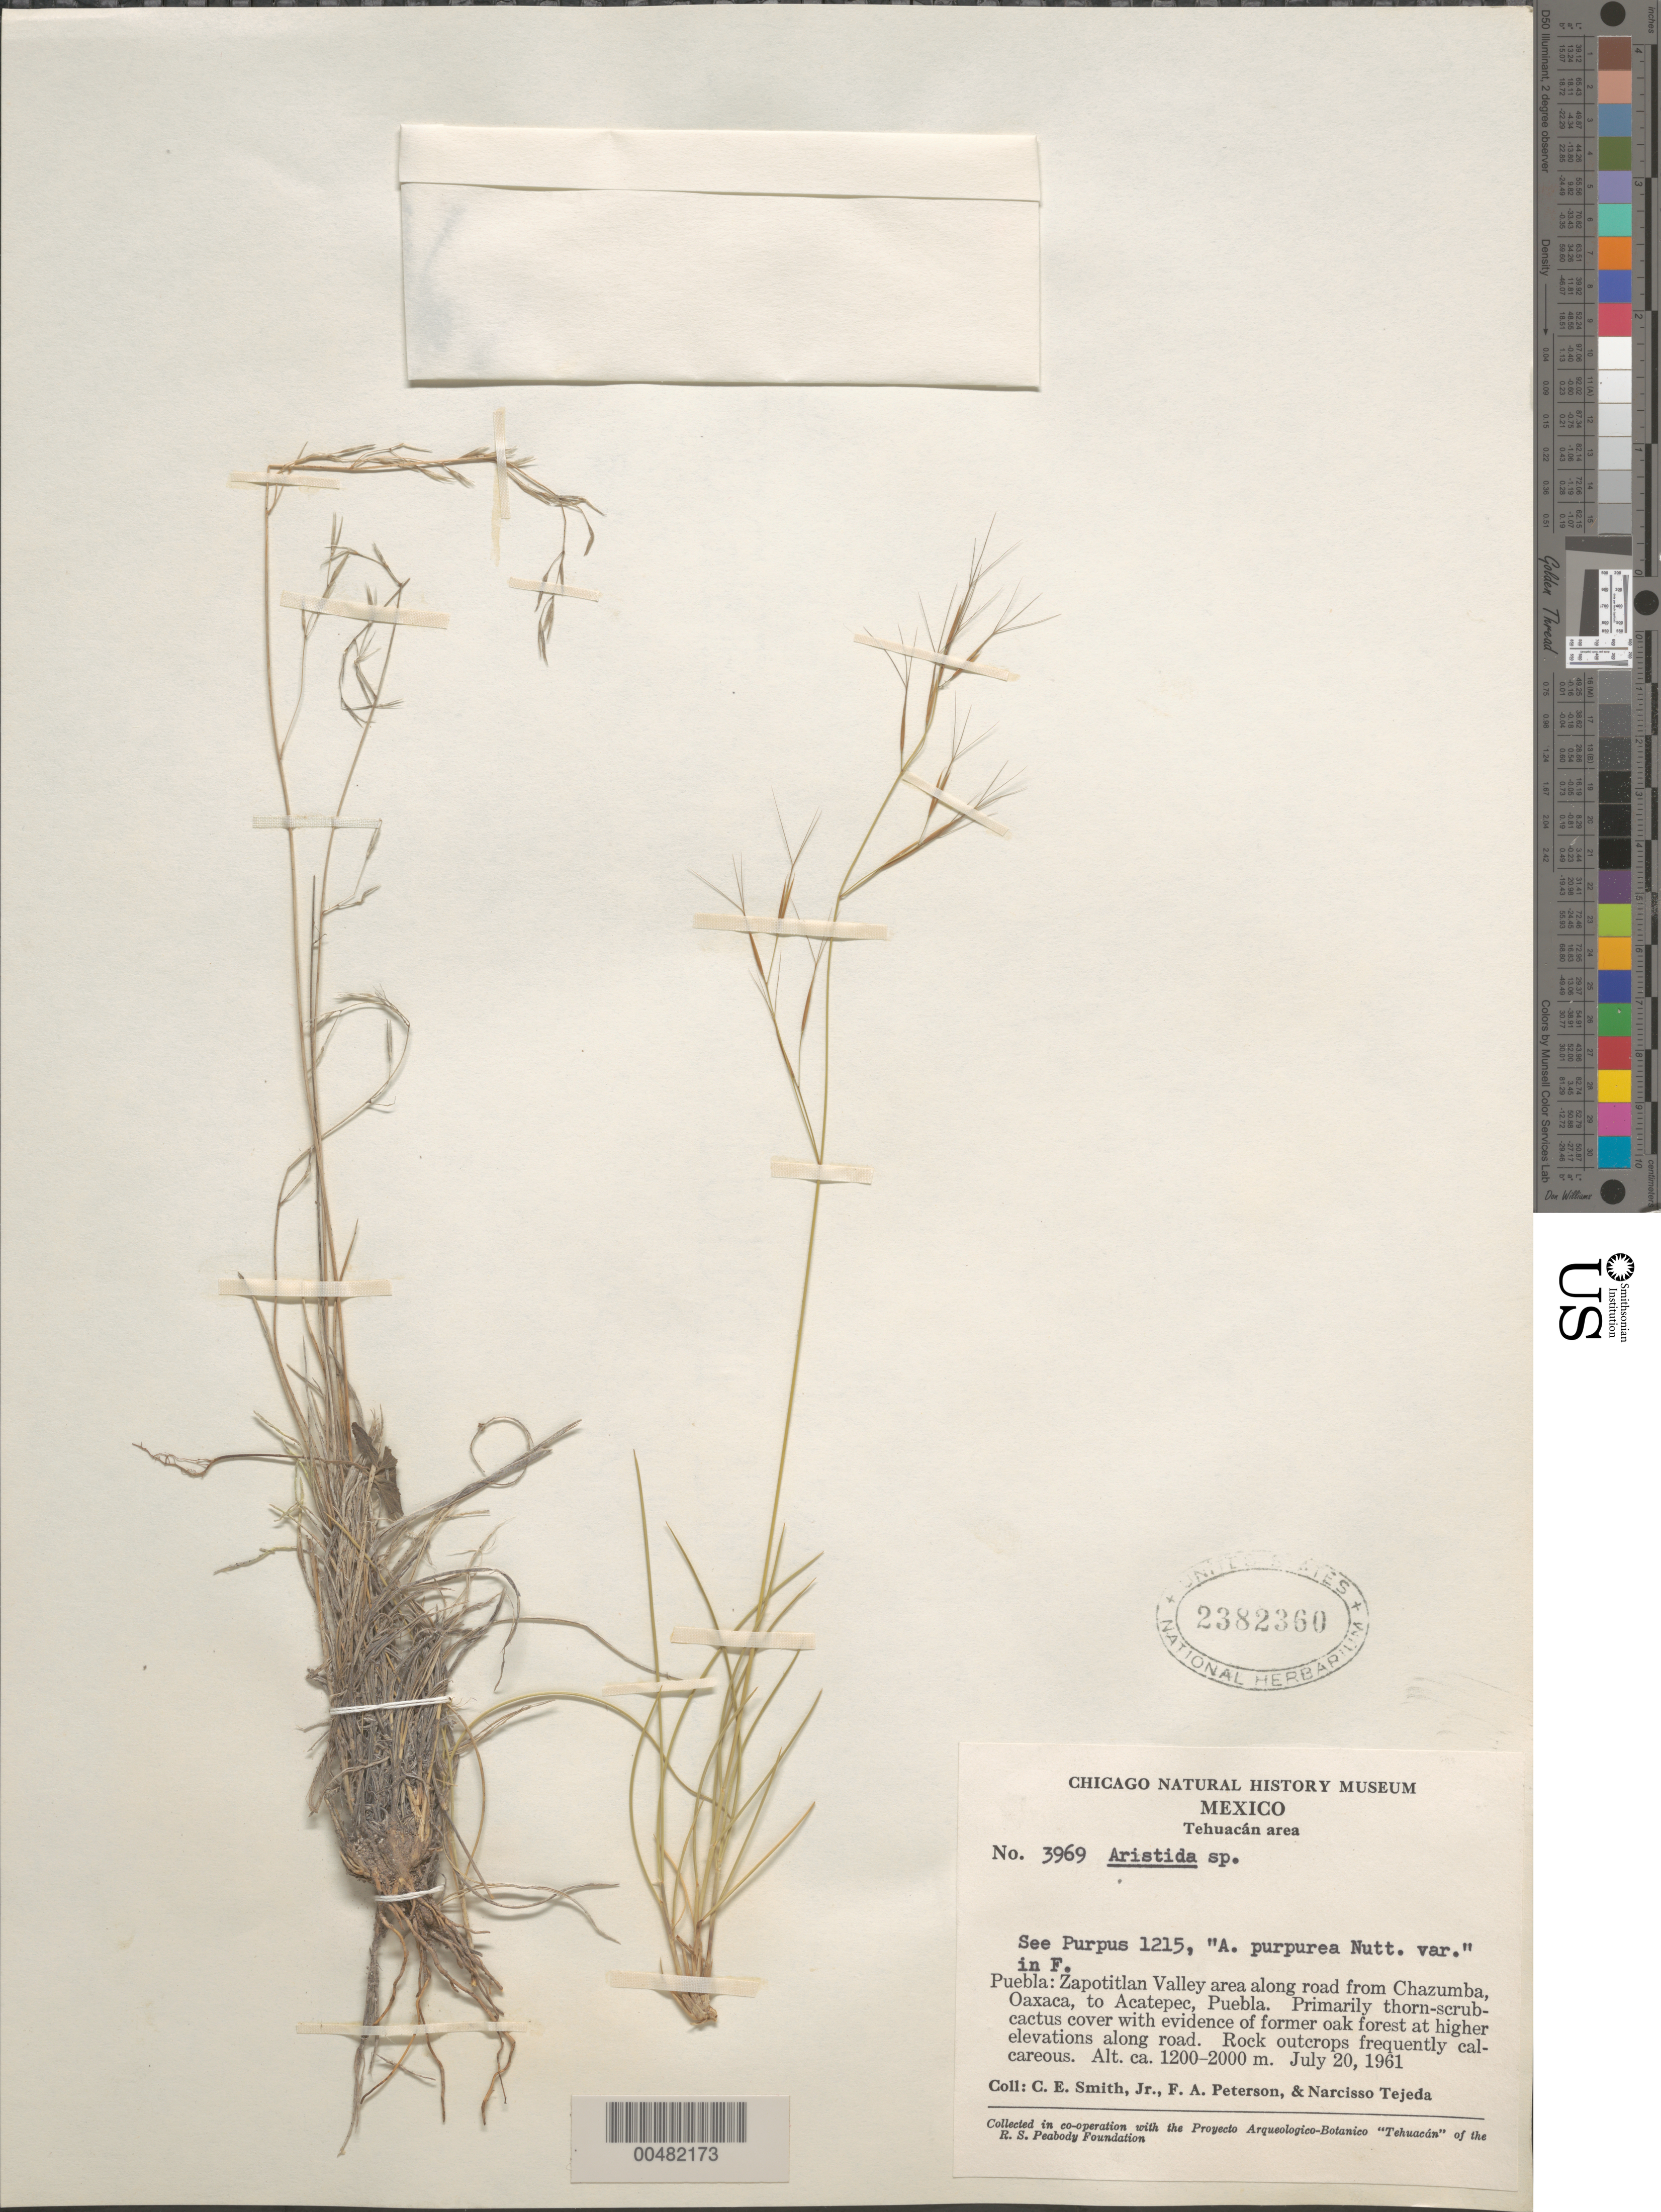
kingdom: Plantae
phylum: Tracheophyta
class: Liliopsida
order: Poales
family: Poaceae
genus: Aristida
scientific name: Aristida sp.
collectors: C. E. Smith Jr., F. A. Peterson & N. Tejeda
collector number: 3969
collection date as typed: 20 Jul 1961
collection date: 1961-07-20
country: Mexico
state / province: Puebla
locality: Tehuacán area, Zapotitlan Valley area along road from Chazumba, Oaxaca, to Acatepec, Puebla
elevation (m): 1200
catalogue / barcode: US 2382360